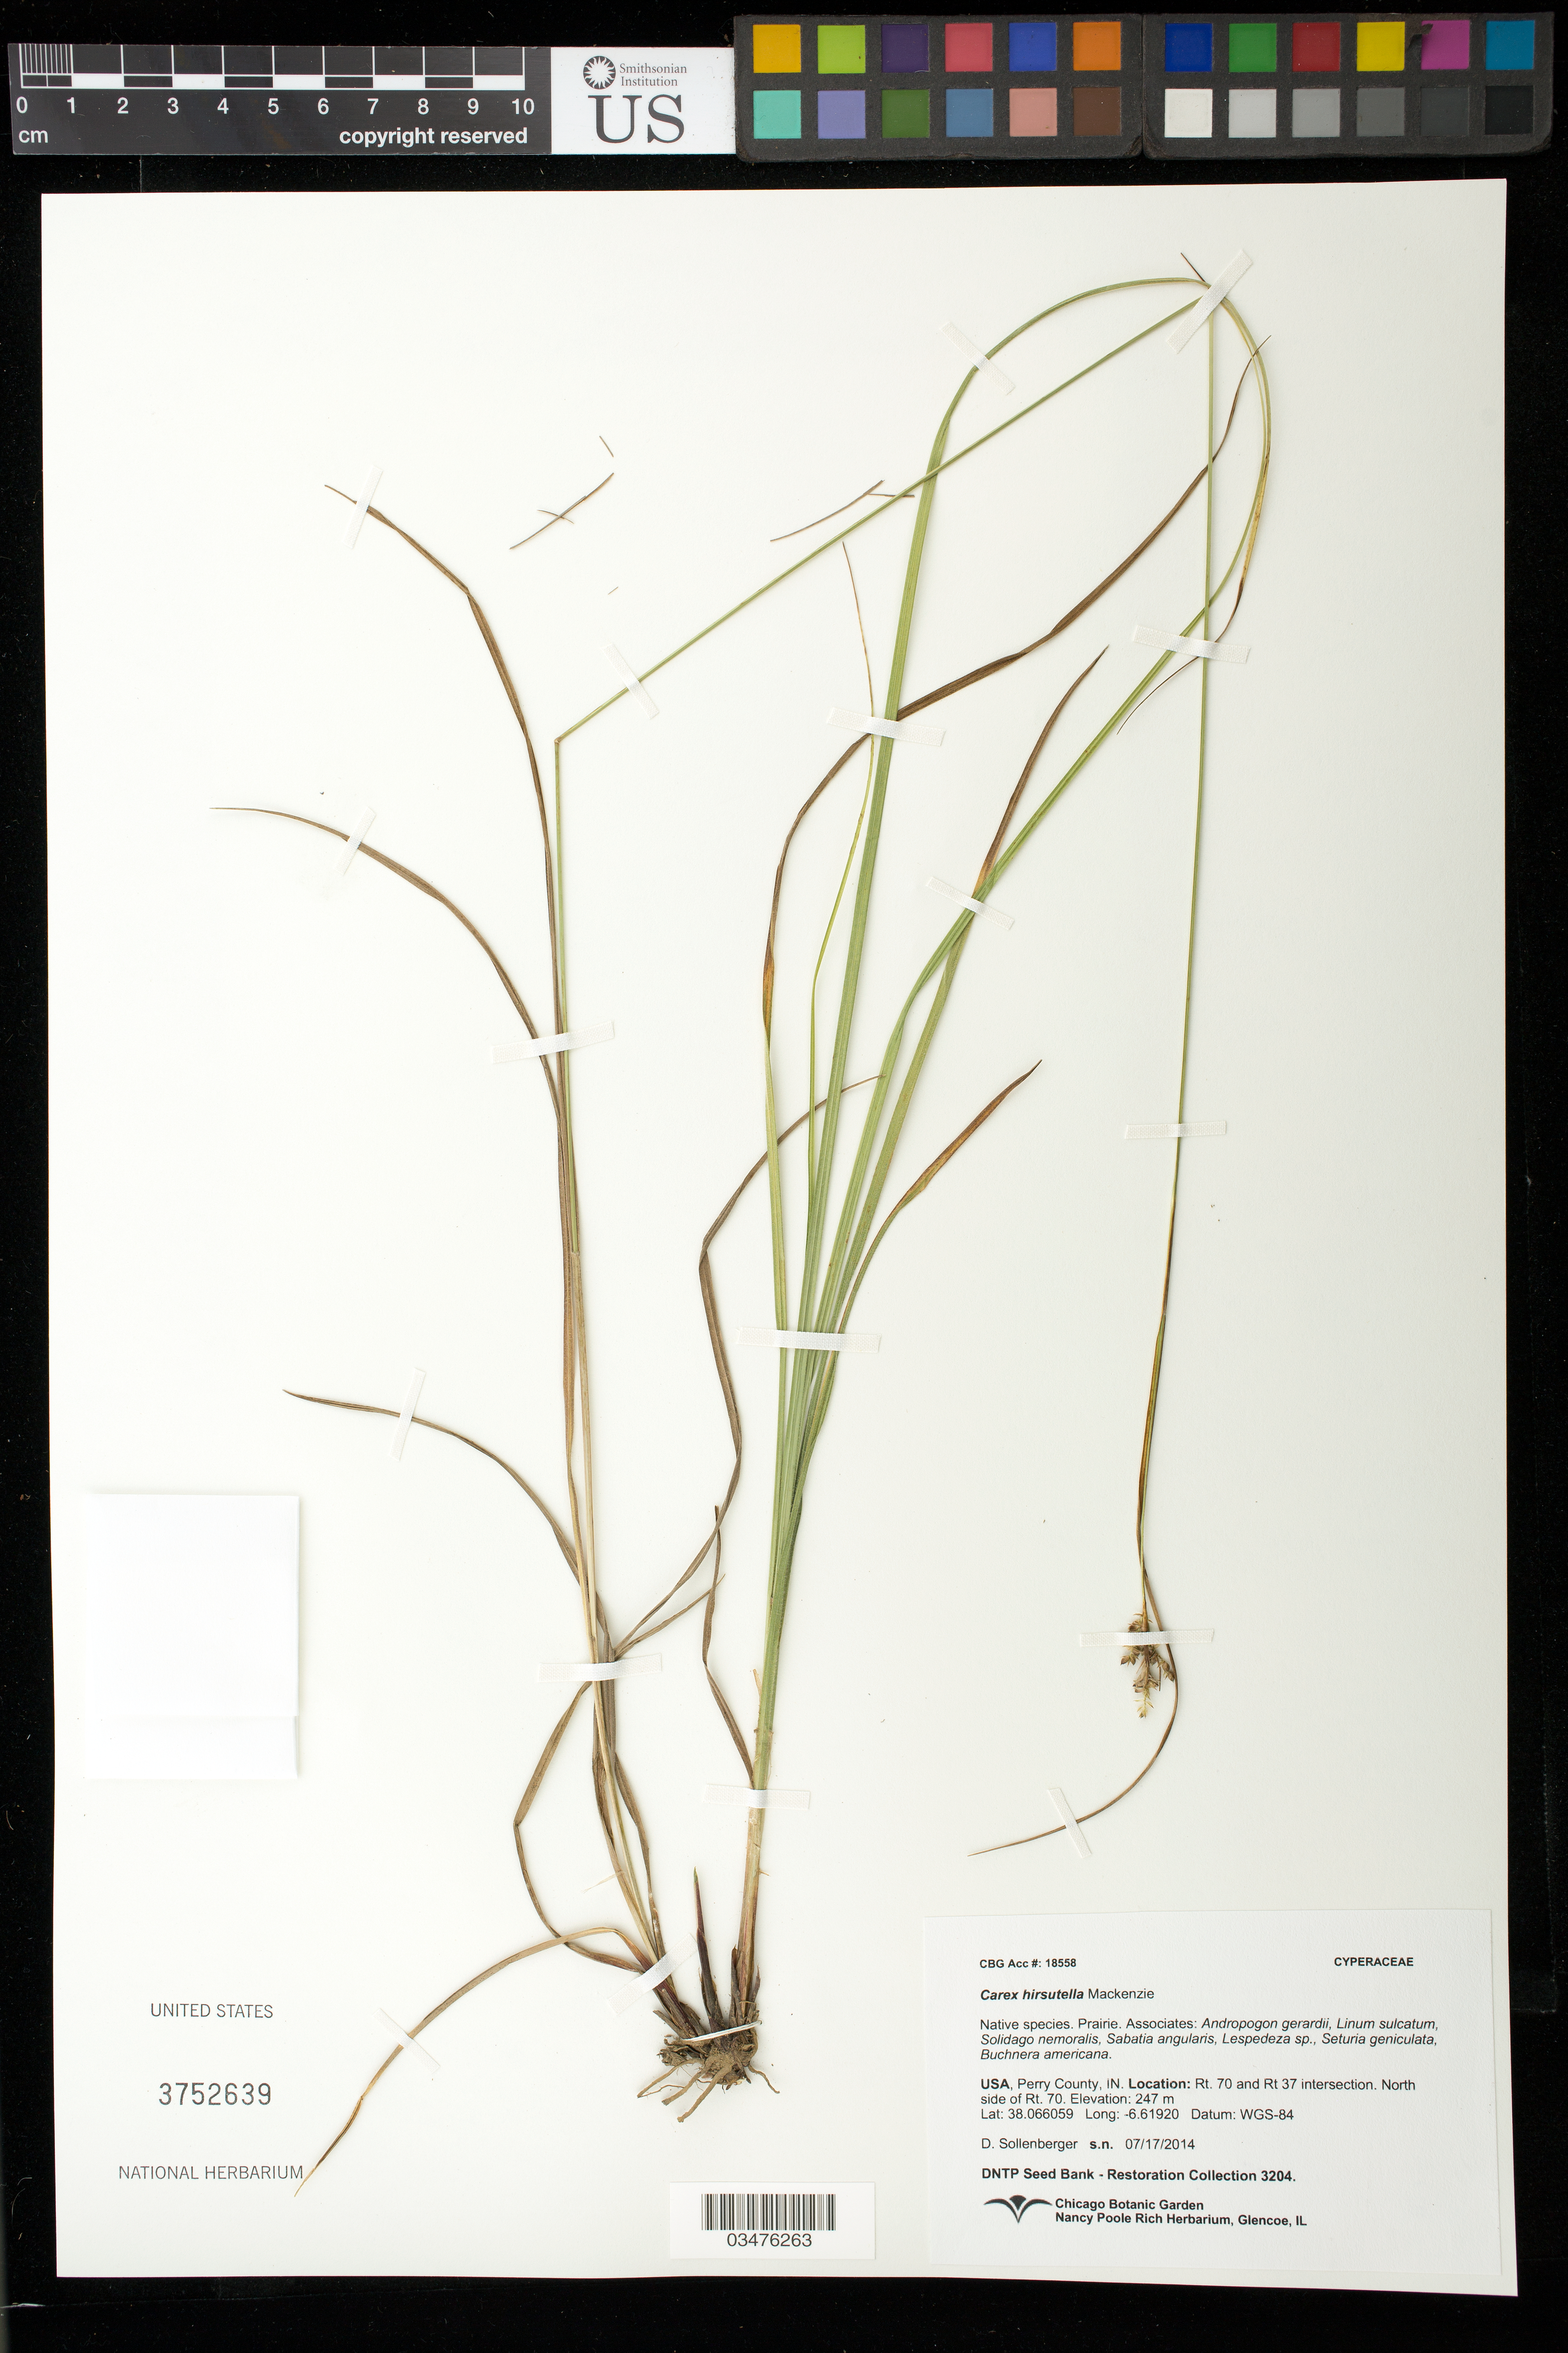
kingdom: Plantae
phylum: Tracheophyta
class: Liliopsida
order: Poales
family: Cyperaceae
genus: Carex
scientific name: Carex hirsutella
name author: Mack.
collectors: D. Sollenberger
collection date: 2014-07-17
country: United States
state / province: Indiana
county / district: Perry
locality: North side of Rt. 70 at the Rt 37 intersection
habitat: Prairie. With Andropogon gerardii, Linum sulcatum, Solidago nemoralis, ect.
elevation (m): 247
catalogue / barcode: US 3752639